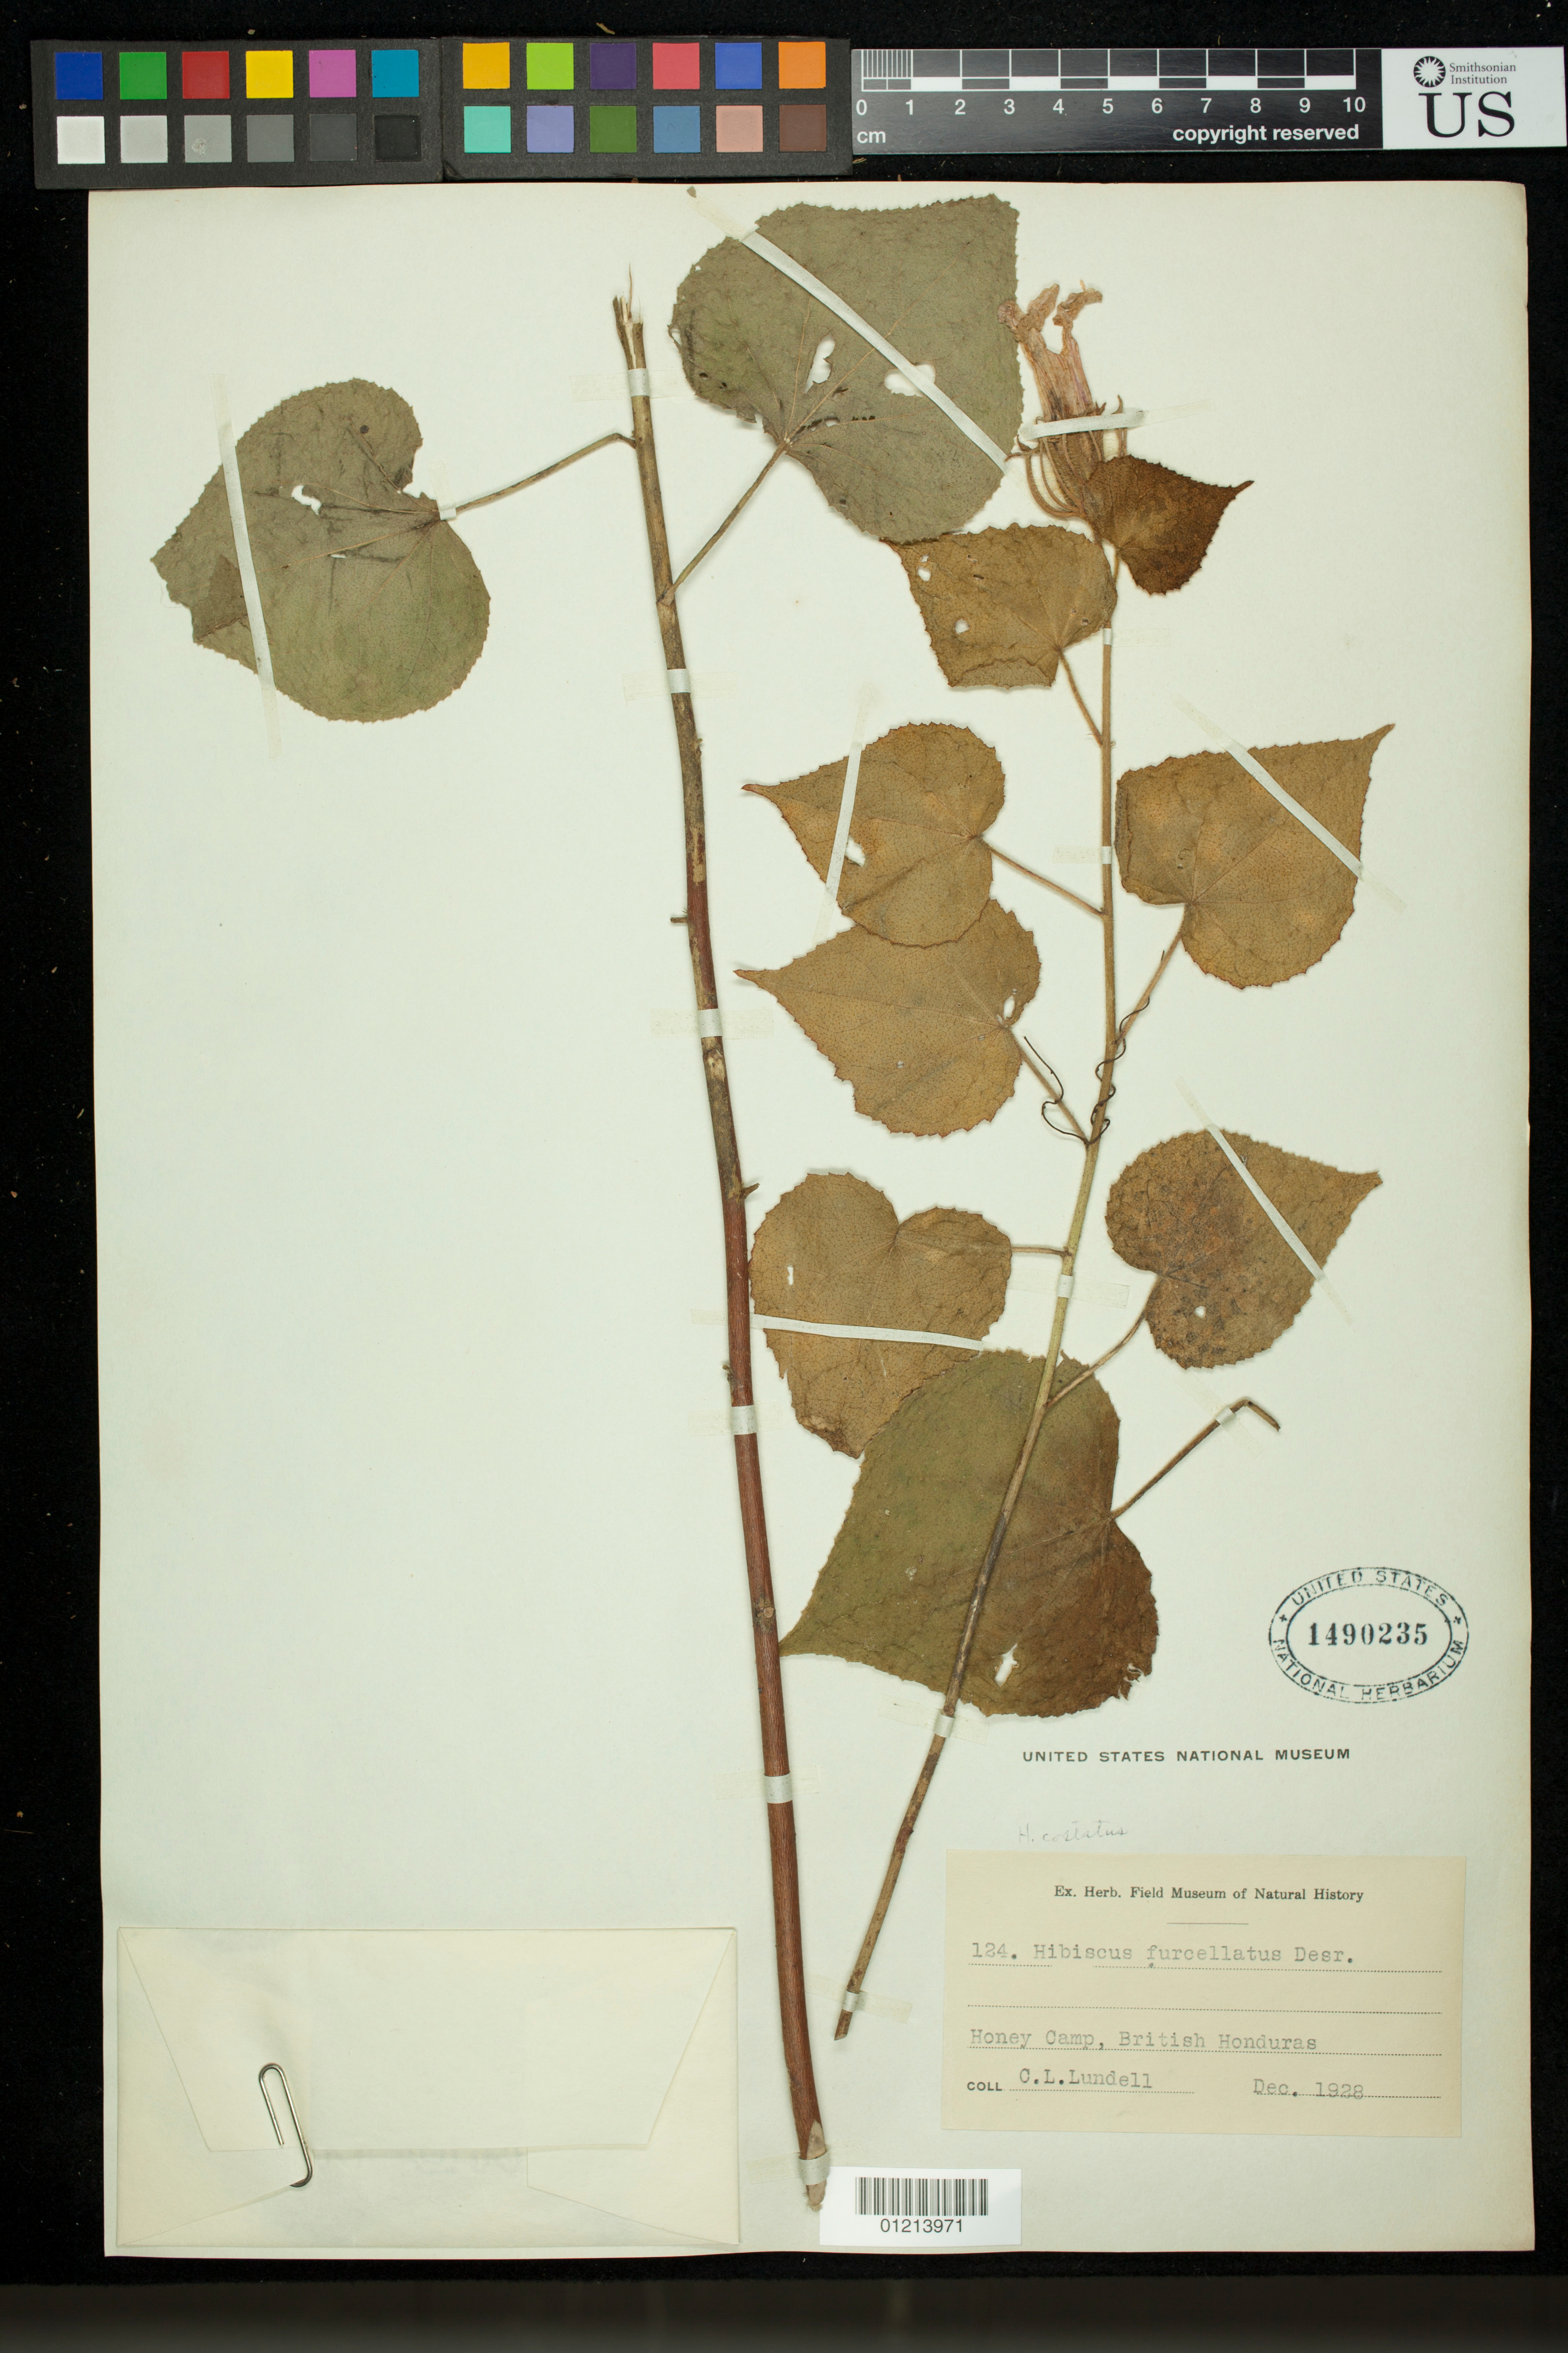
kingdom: Plantae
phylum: Tracheophyta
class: Magnoliopsida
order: Malvales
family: Malvaceae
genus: Sabdariffa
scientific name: Sabdariffa costata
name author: (A. Rich.) M.M. Hanes & R.L. Barrett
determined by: Dorr, Laurence J., Curator (BOT), Smithsonian Institution - National Museum of Natural History (UNITED STATES)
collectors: C. L. Lundell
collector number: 124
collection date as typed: Dec 1928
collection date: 1928-12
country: Belize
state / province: Orange Walk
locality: Honey Camp, British Honduras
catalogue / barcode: US 1490235